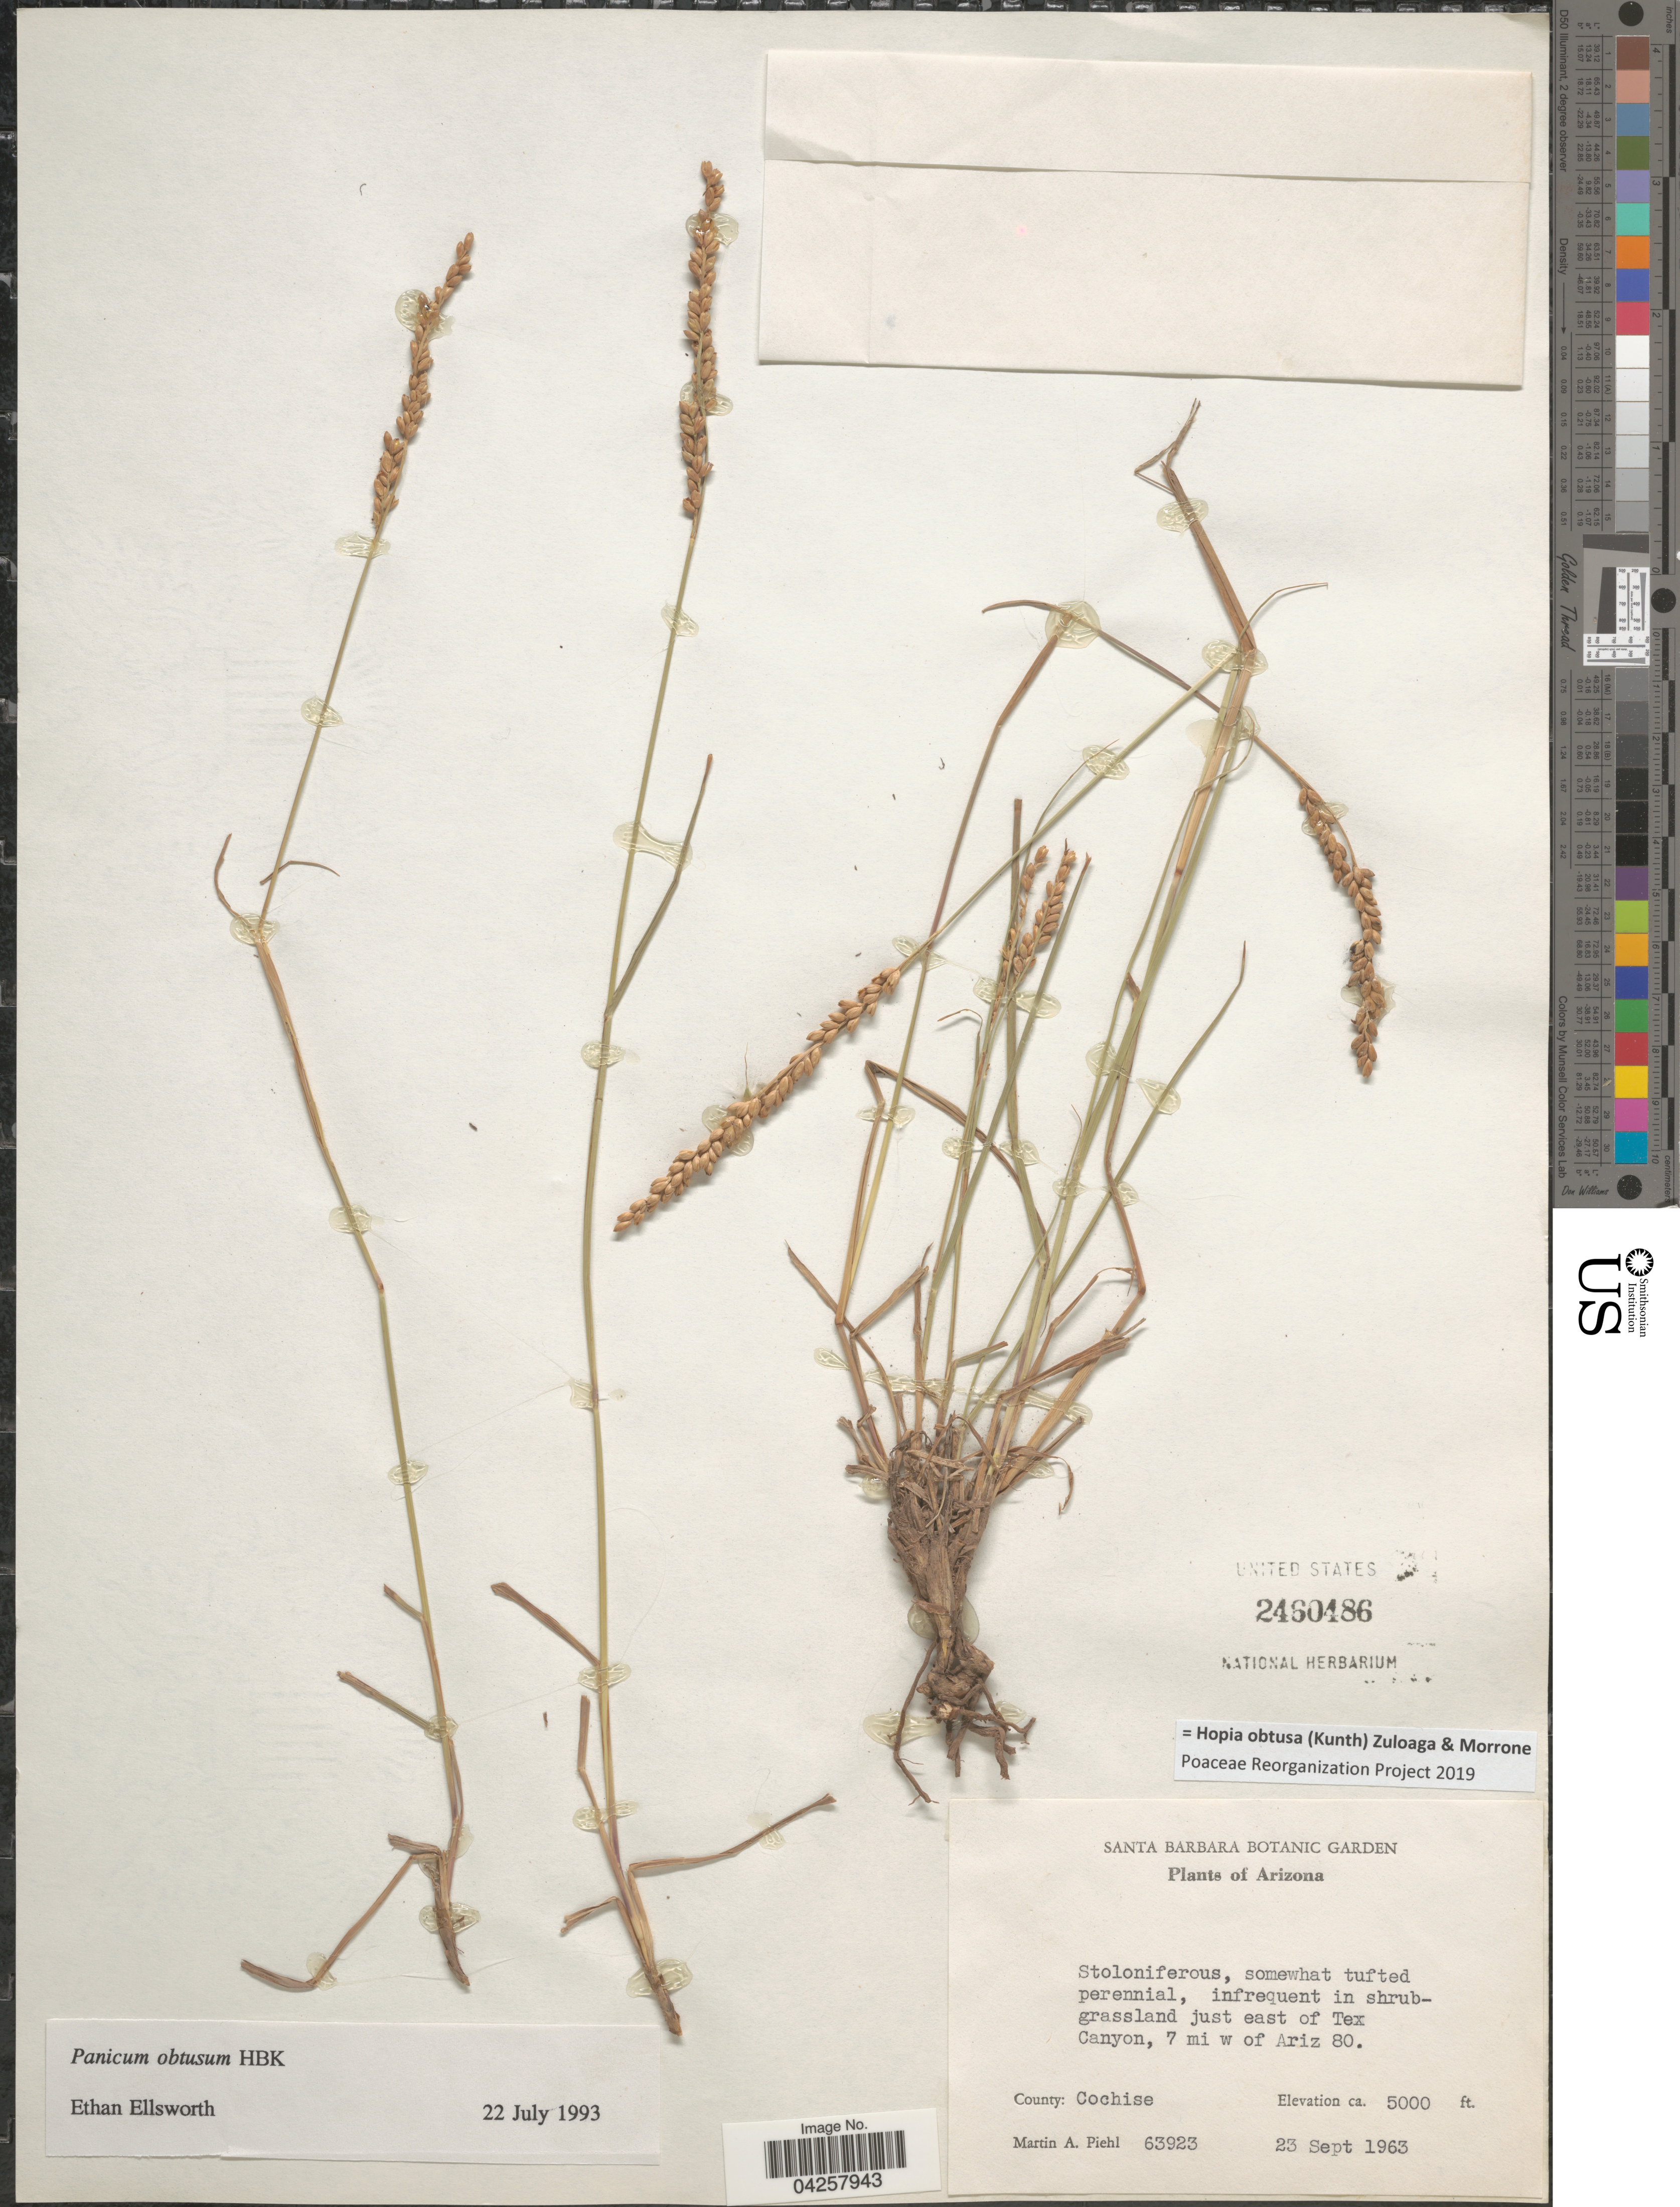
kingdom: Plantae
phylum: Tracheophyta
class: Liliopsida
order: Poales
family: Poaceae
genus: Hopia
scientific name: Hopia obtusa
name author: (Kunth) Zuloaga & Morrone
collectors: M. Piehl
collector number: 63923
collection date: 1963-09-23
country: United States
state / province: Arizona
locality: Just east of Tex Canyon, 7 mi w of Ariz 80. County: Cochise.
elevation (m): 1524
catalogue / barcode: US 2460486